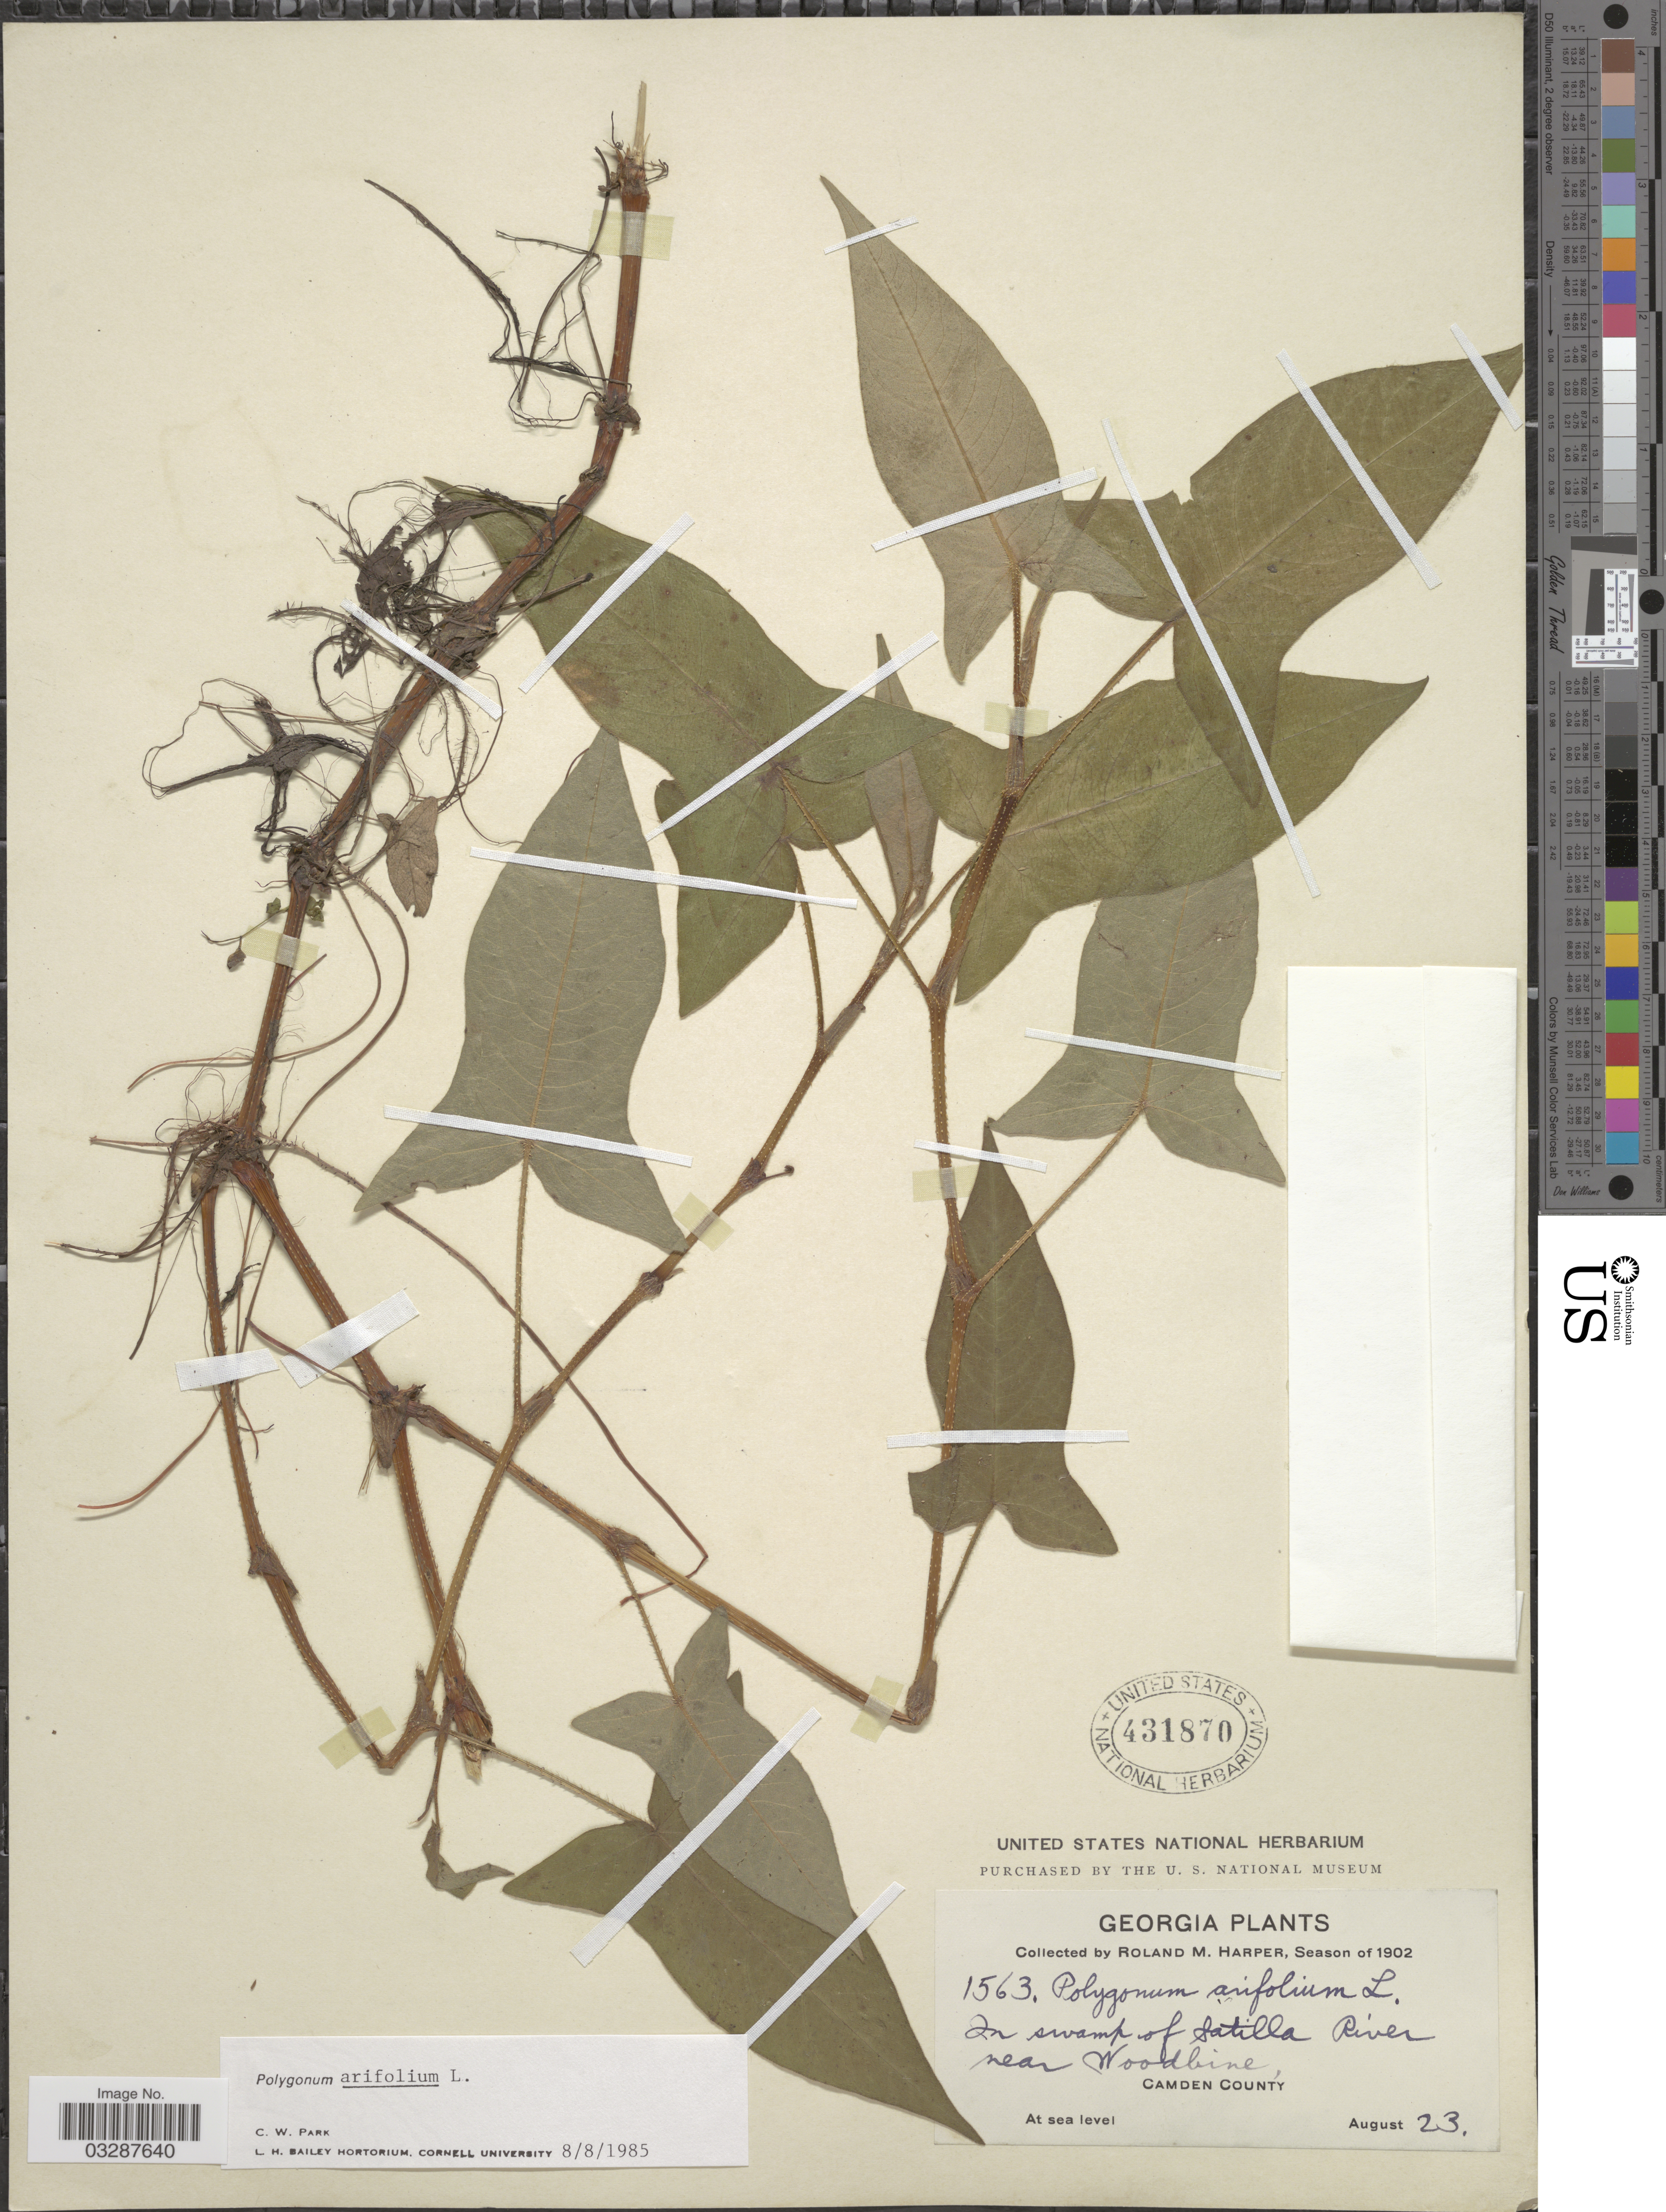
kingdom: Plantae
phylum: Tracheophyta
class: Magnoliopsida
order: Caryophyllales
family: Polygonaceae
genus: Persicaria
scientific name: Persicaria arifolia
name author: (L.) Haraldson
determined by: Atha, D. E.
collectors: R. M. Harper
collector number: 1563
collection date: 1902-08-23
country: United States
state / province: Georgia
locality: Satilla River near Woodbine, Camden County.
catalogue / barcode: US 431870